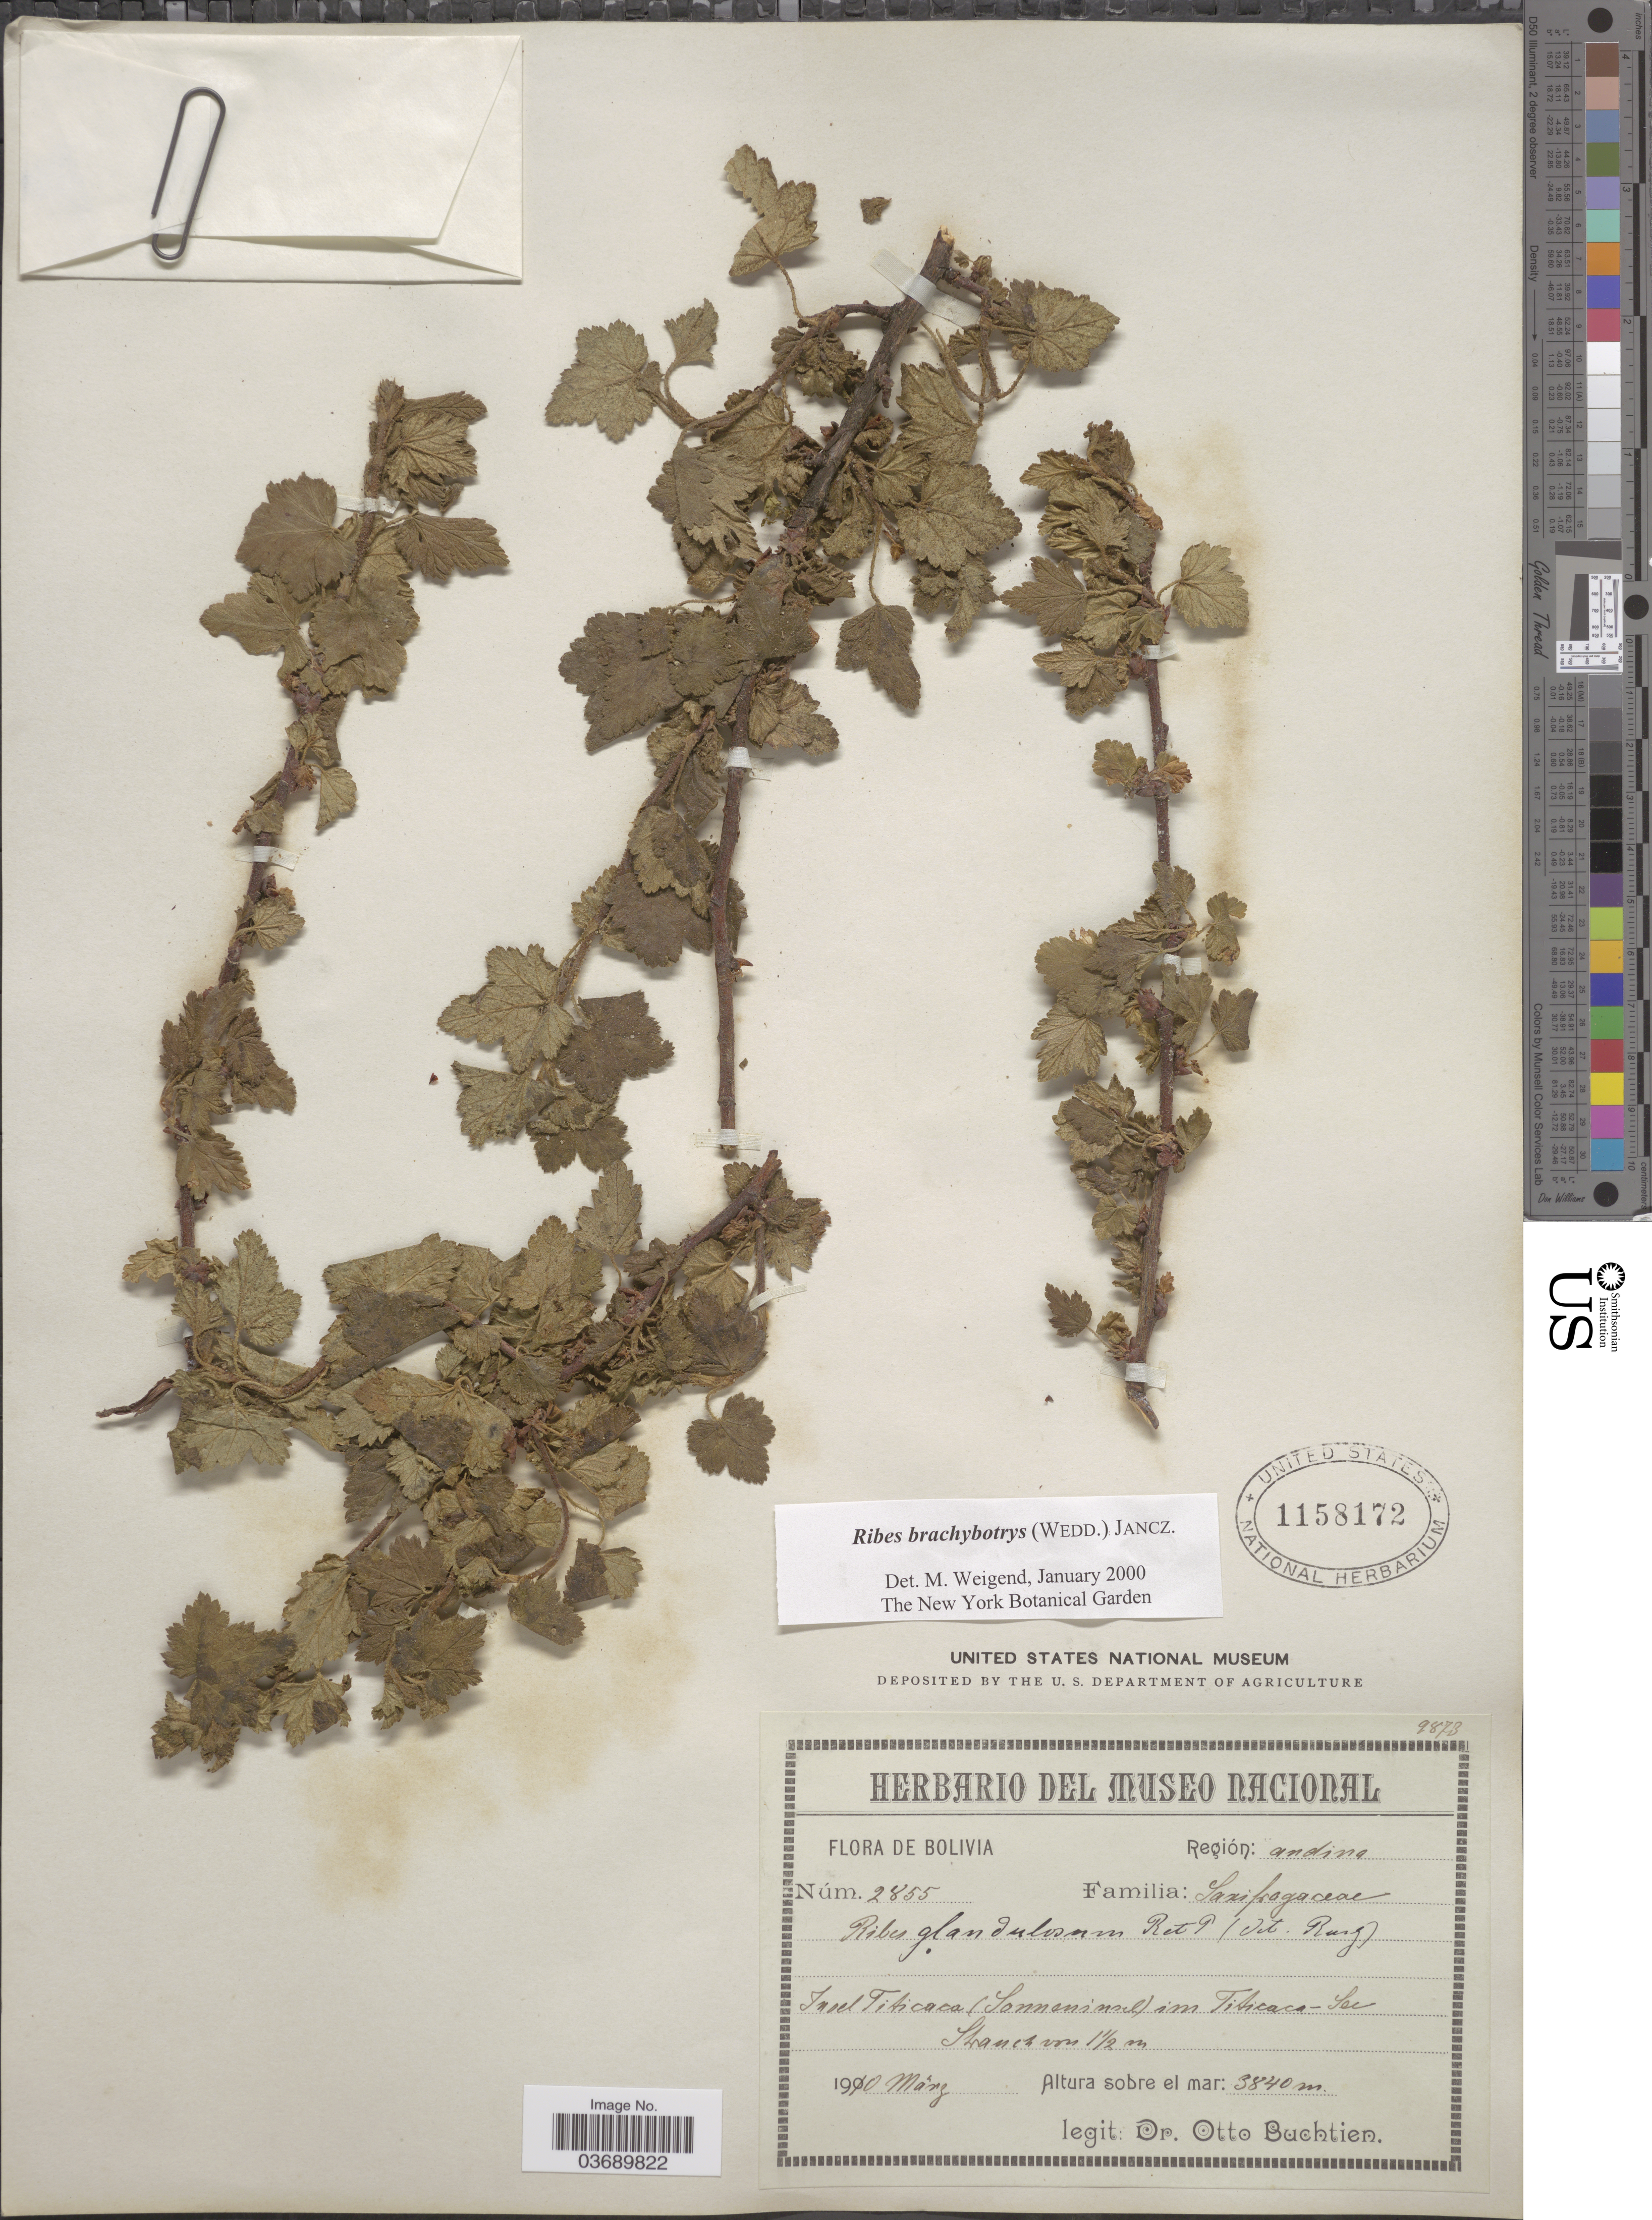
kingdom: Plantae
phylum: Tracheophyta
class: Magnoliopsida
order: Saxifragales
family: Grossulariaceae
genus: Ribes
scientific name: Ribes brachybotrys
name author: (Wedd.) Jancz.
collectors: O. Buchtien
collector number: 2855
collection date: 1910-03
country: Bolivia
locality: Región: andina. Insel Titicaca (Sonneninsel) im Titicaca - See Strauch von 1½ m.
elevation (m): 3840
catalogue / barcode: US 1158172